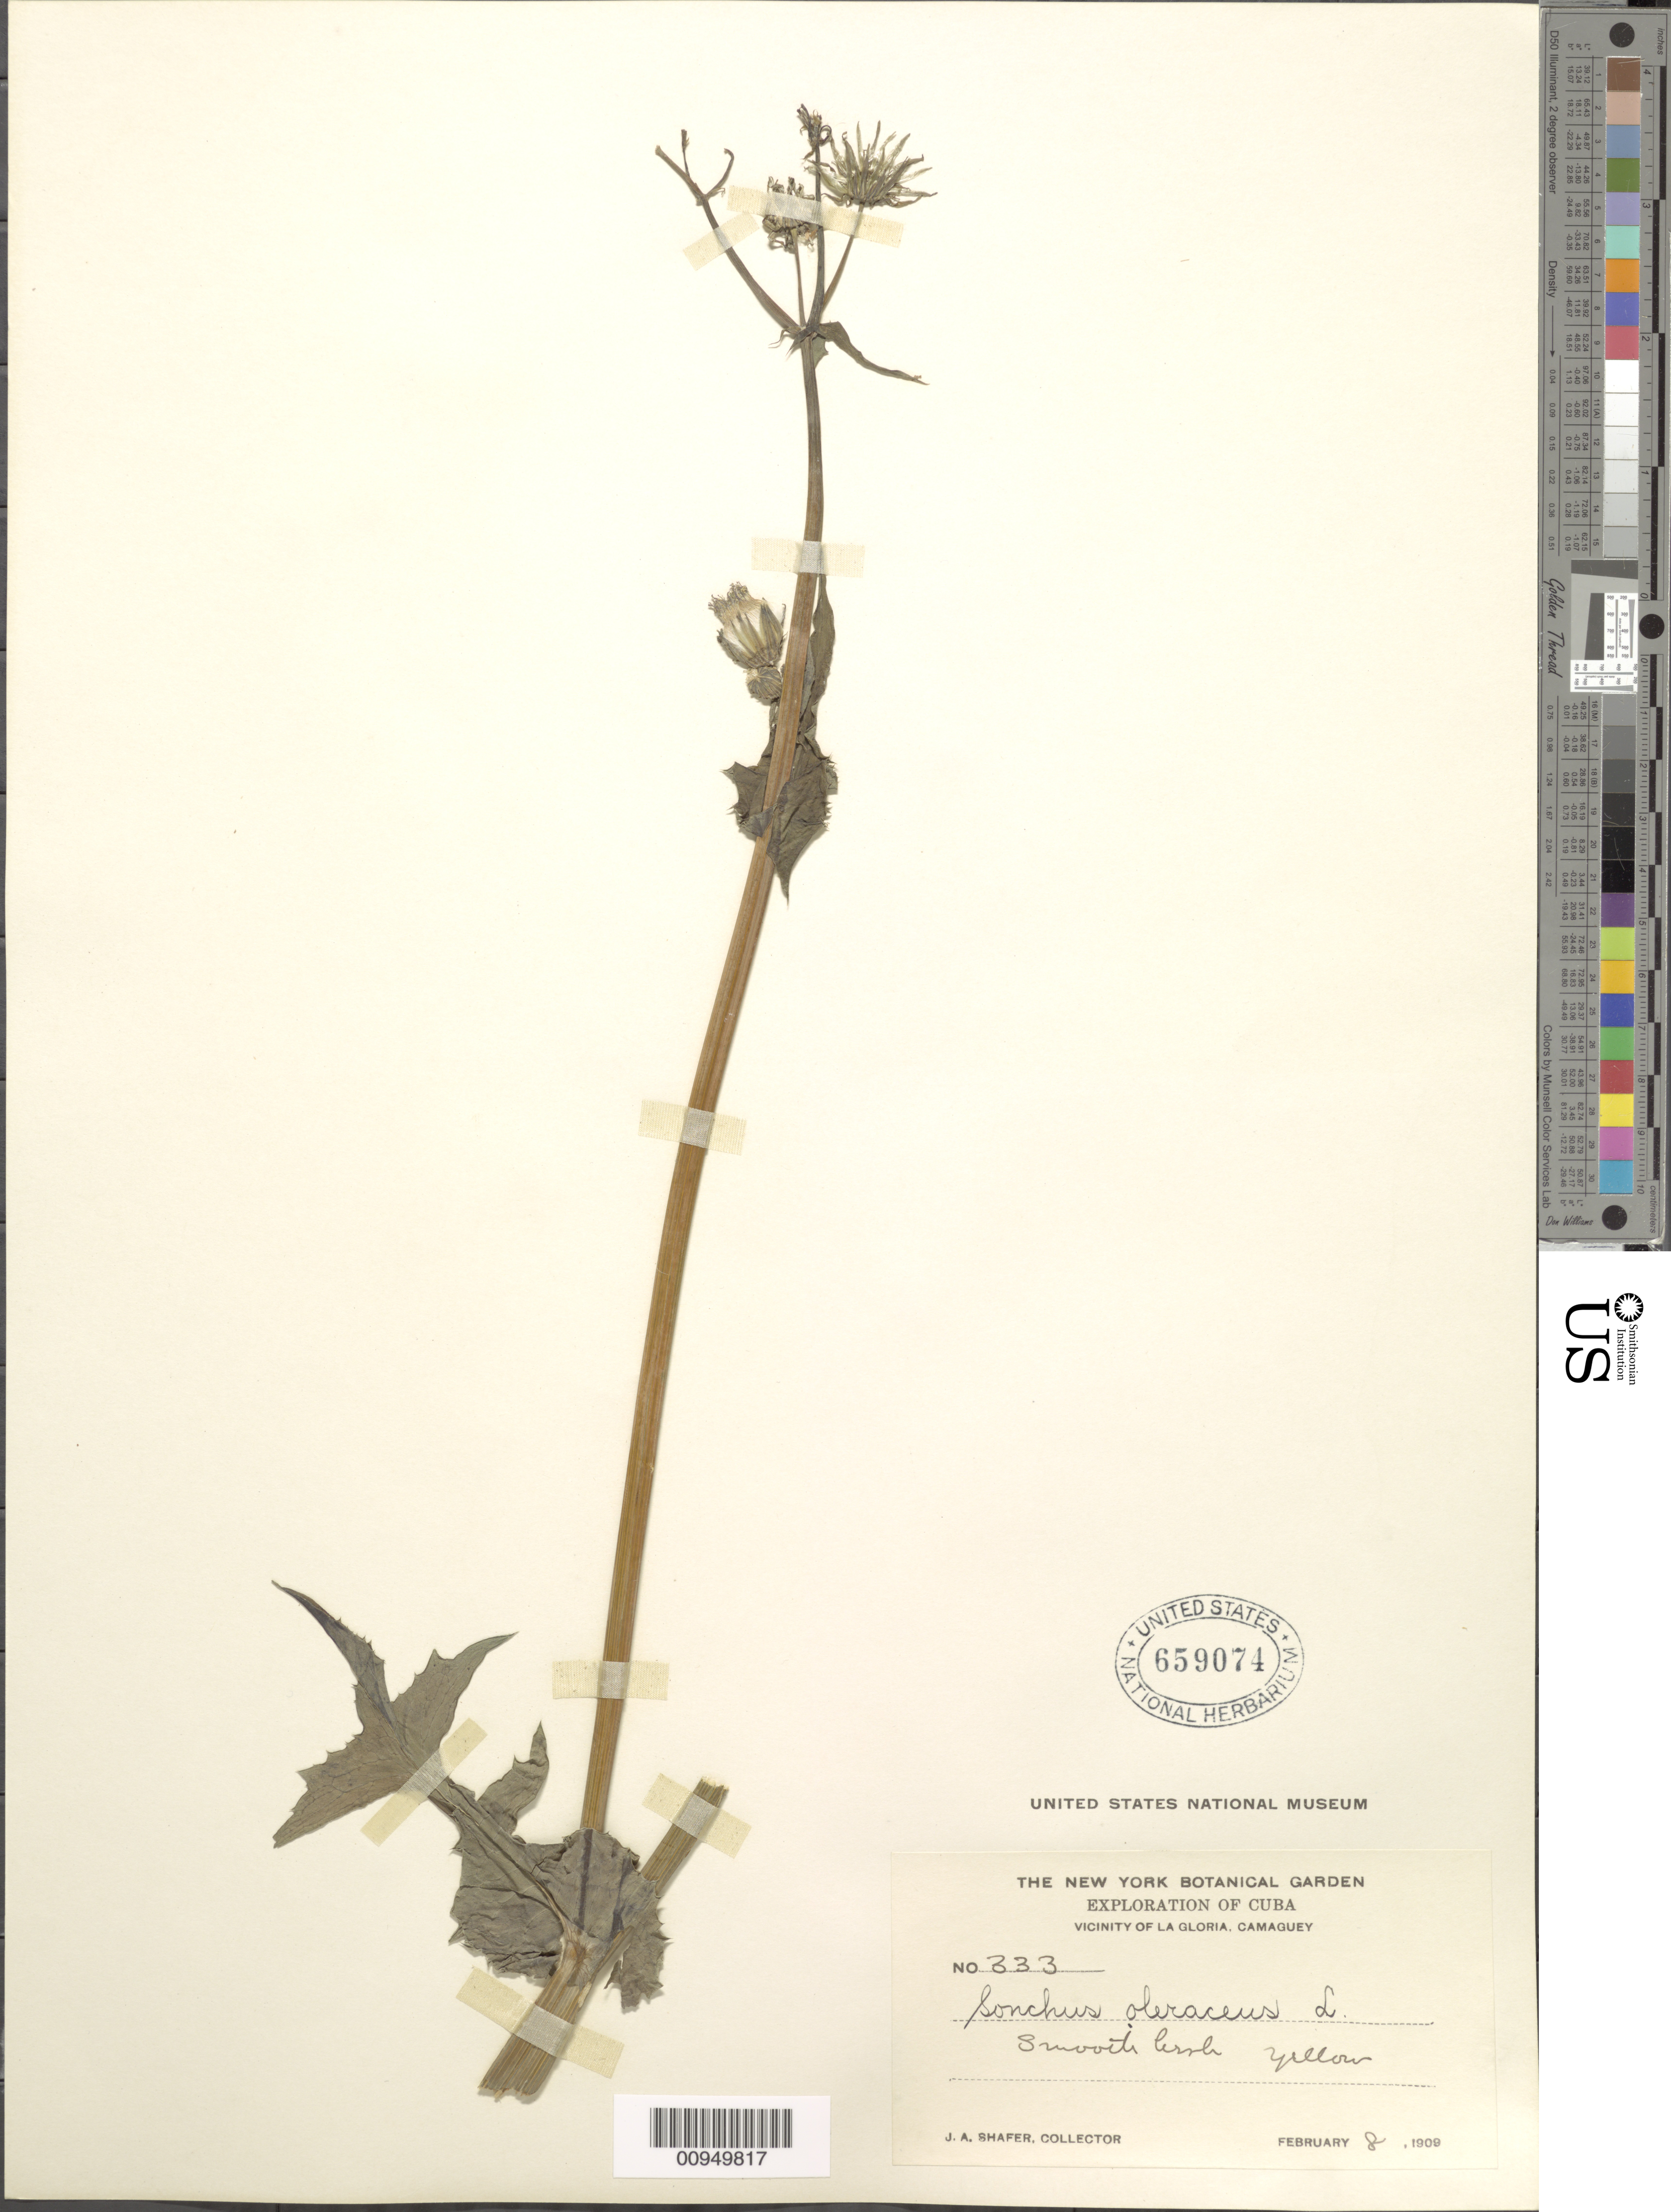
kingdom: Plantae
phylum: Tracheophyta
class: Magnoliopsida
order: Asterales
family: Asteraceae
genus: Sonchus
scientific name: Sonchus oleraceus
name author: L.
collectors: J. A. Shafer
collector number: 333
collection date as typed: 08 Feb 1909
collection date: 1909-02-08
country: Cuba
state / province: Camagüey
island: Cuba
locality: Vicinity of La Gloria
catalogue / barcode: US 659074